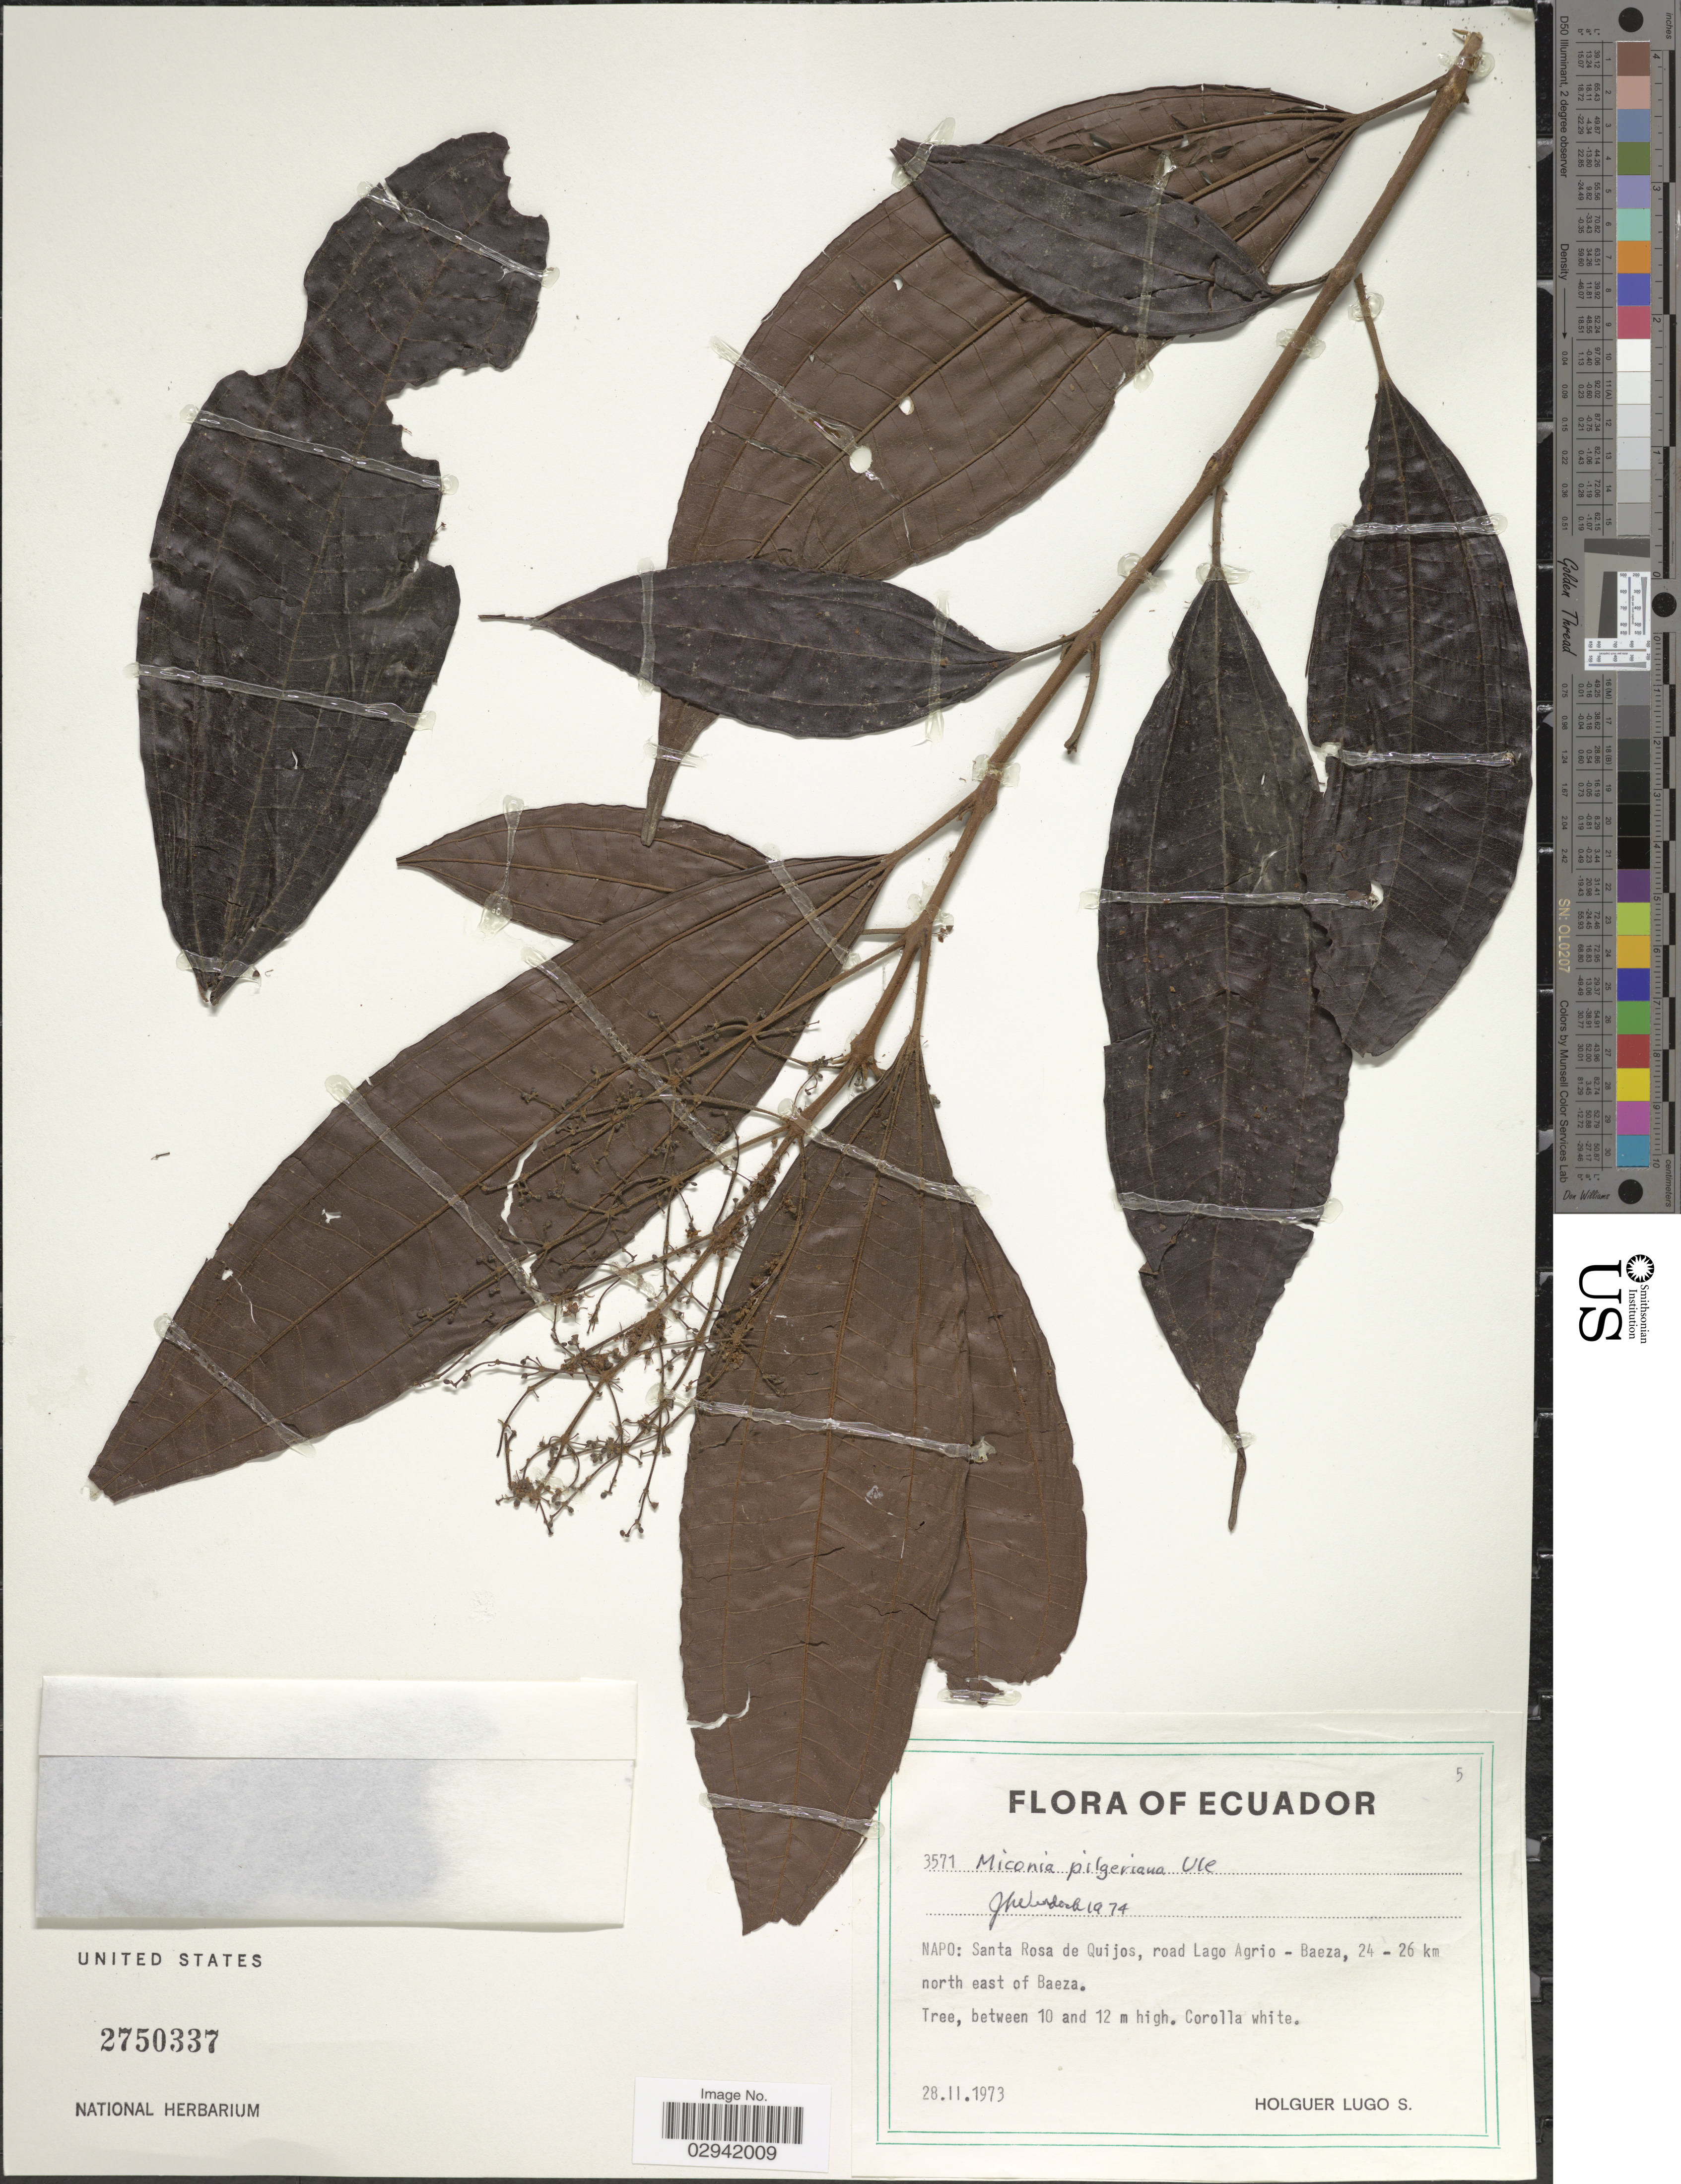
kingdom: Plantae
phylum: Tracheophyta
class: Magnoliopsida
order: Myrtales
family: Melastomataceae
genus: Miconia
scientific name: Miconia pilgeriana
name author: Ule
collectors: H. Lugo S.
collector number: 3571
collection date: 1973-02-28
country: Ecuador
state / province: Napo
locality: Santa Rosa de Quijos, road Lago Agrio - Baeza, 24 - 26 km north east of Baeza.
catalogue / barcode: US 2750337